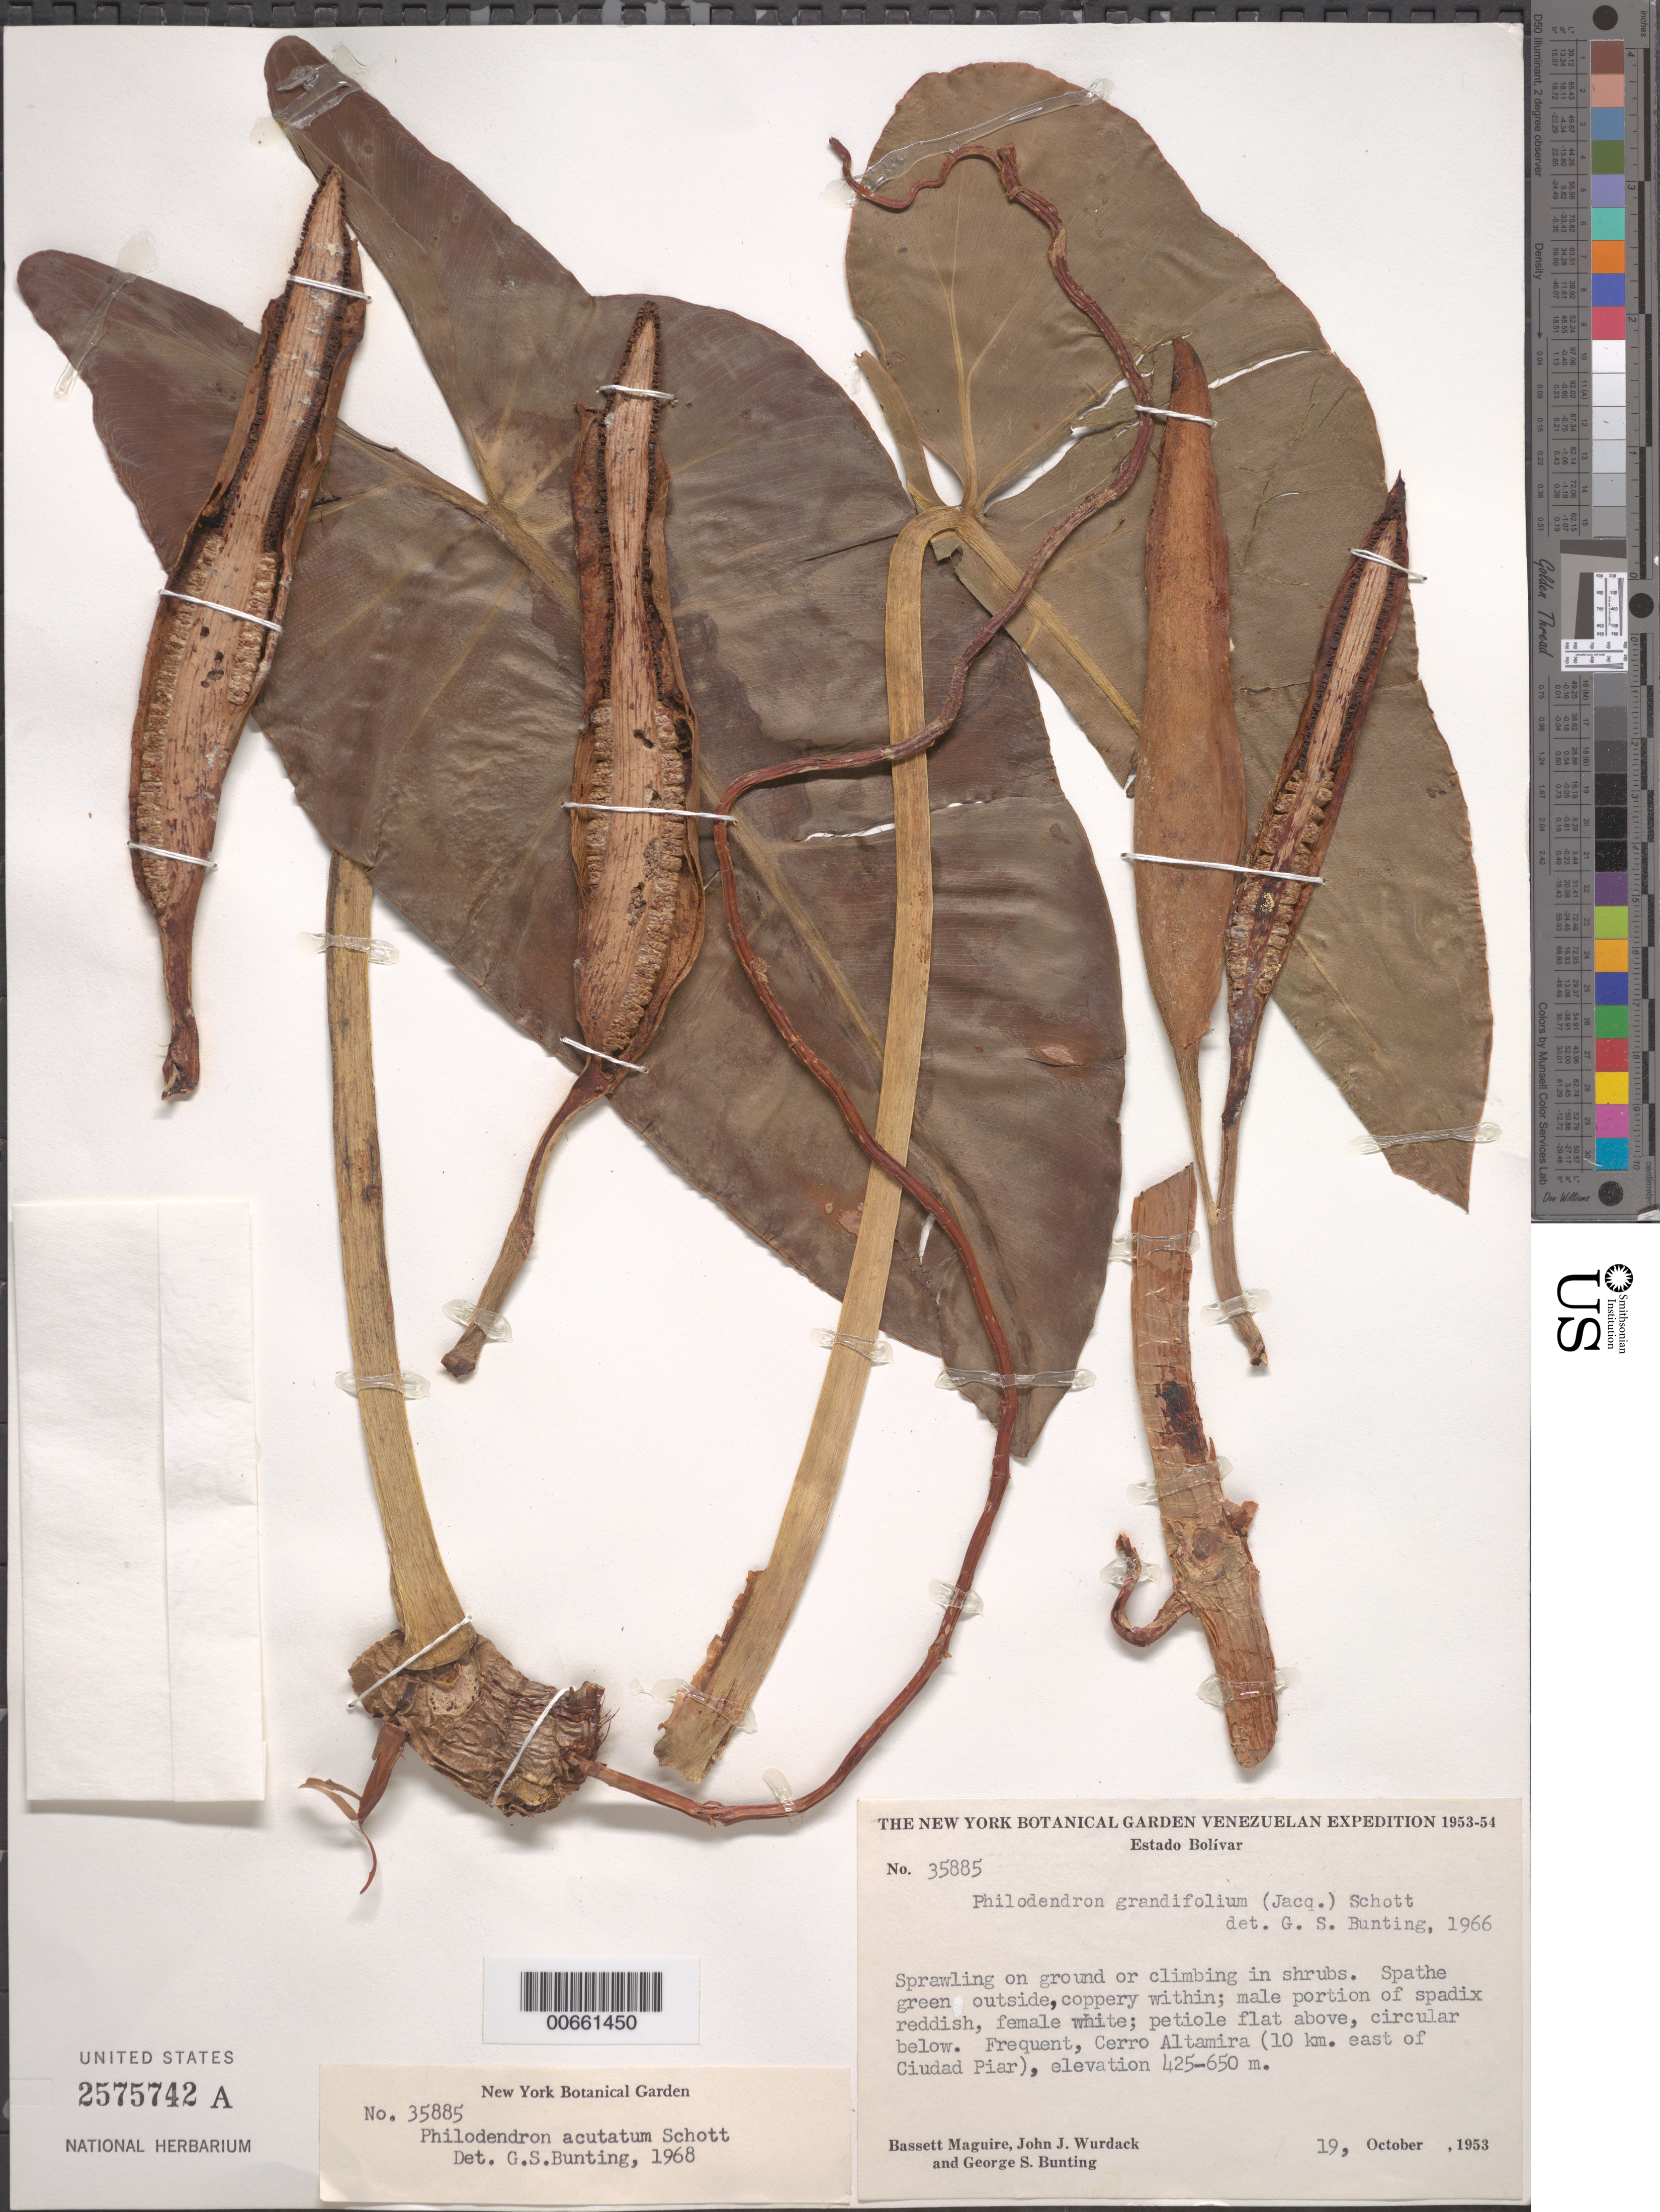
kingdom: Plantae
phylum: Tracheophyta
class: Liliopsida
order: Alismatales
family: Araceae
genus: Philodendron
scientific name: Philodendron acutatum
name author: Schott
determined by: Bunting, G. S.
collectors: B. Maguire, J. J. Wurdack & G. S. Bunting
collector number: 35885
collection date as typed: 19-Oct-53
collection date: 1953-10-19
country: Venezuela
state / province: Bolívar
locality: Cerro Altamira, 10 km E of Ciudad Piar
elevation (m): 425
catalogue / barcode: US 2575742A